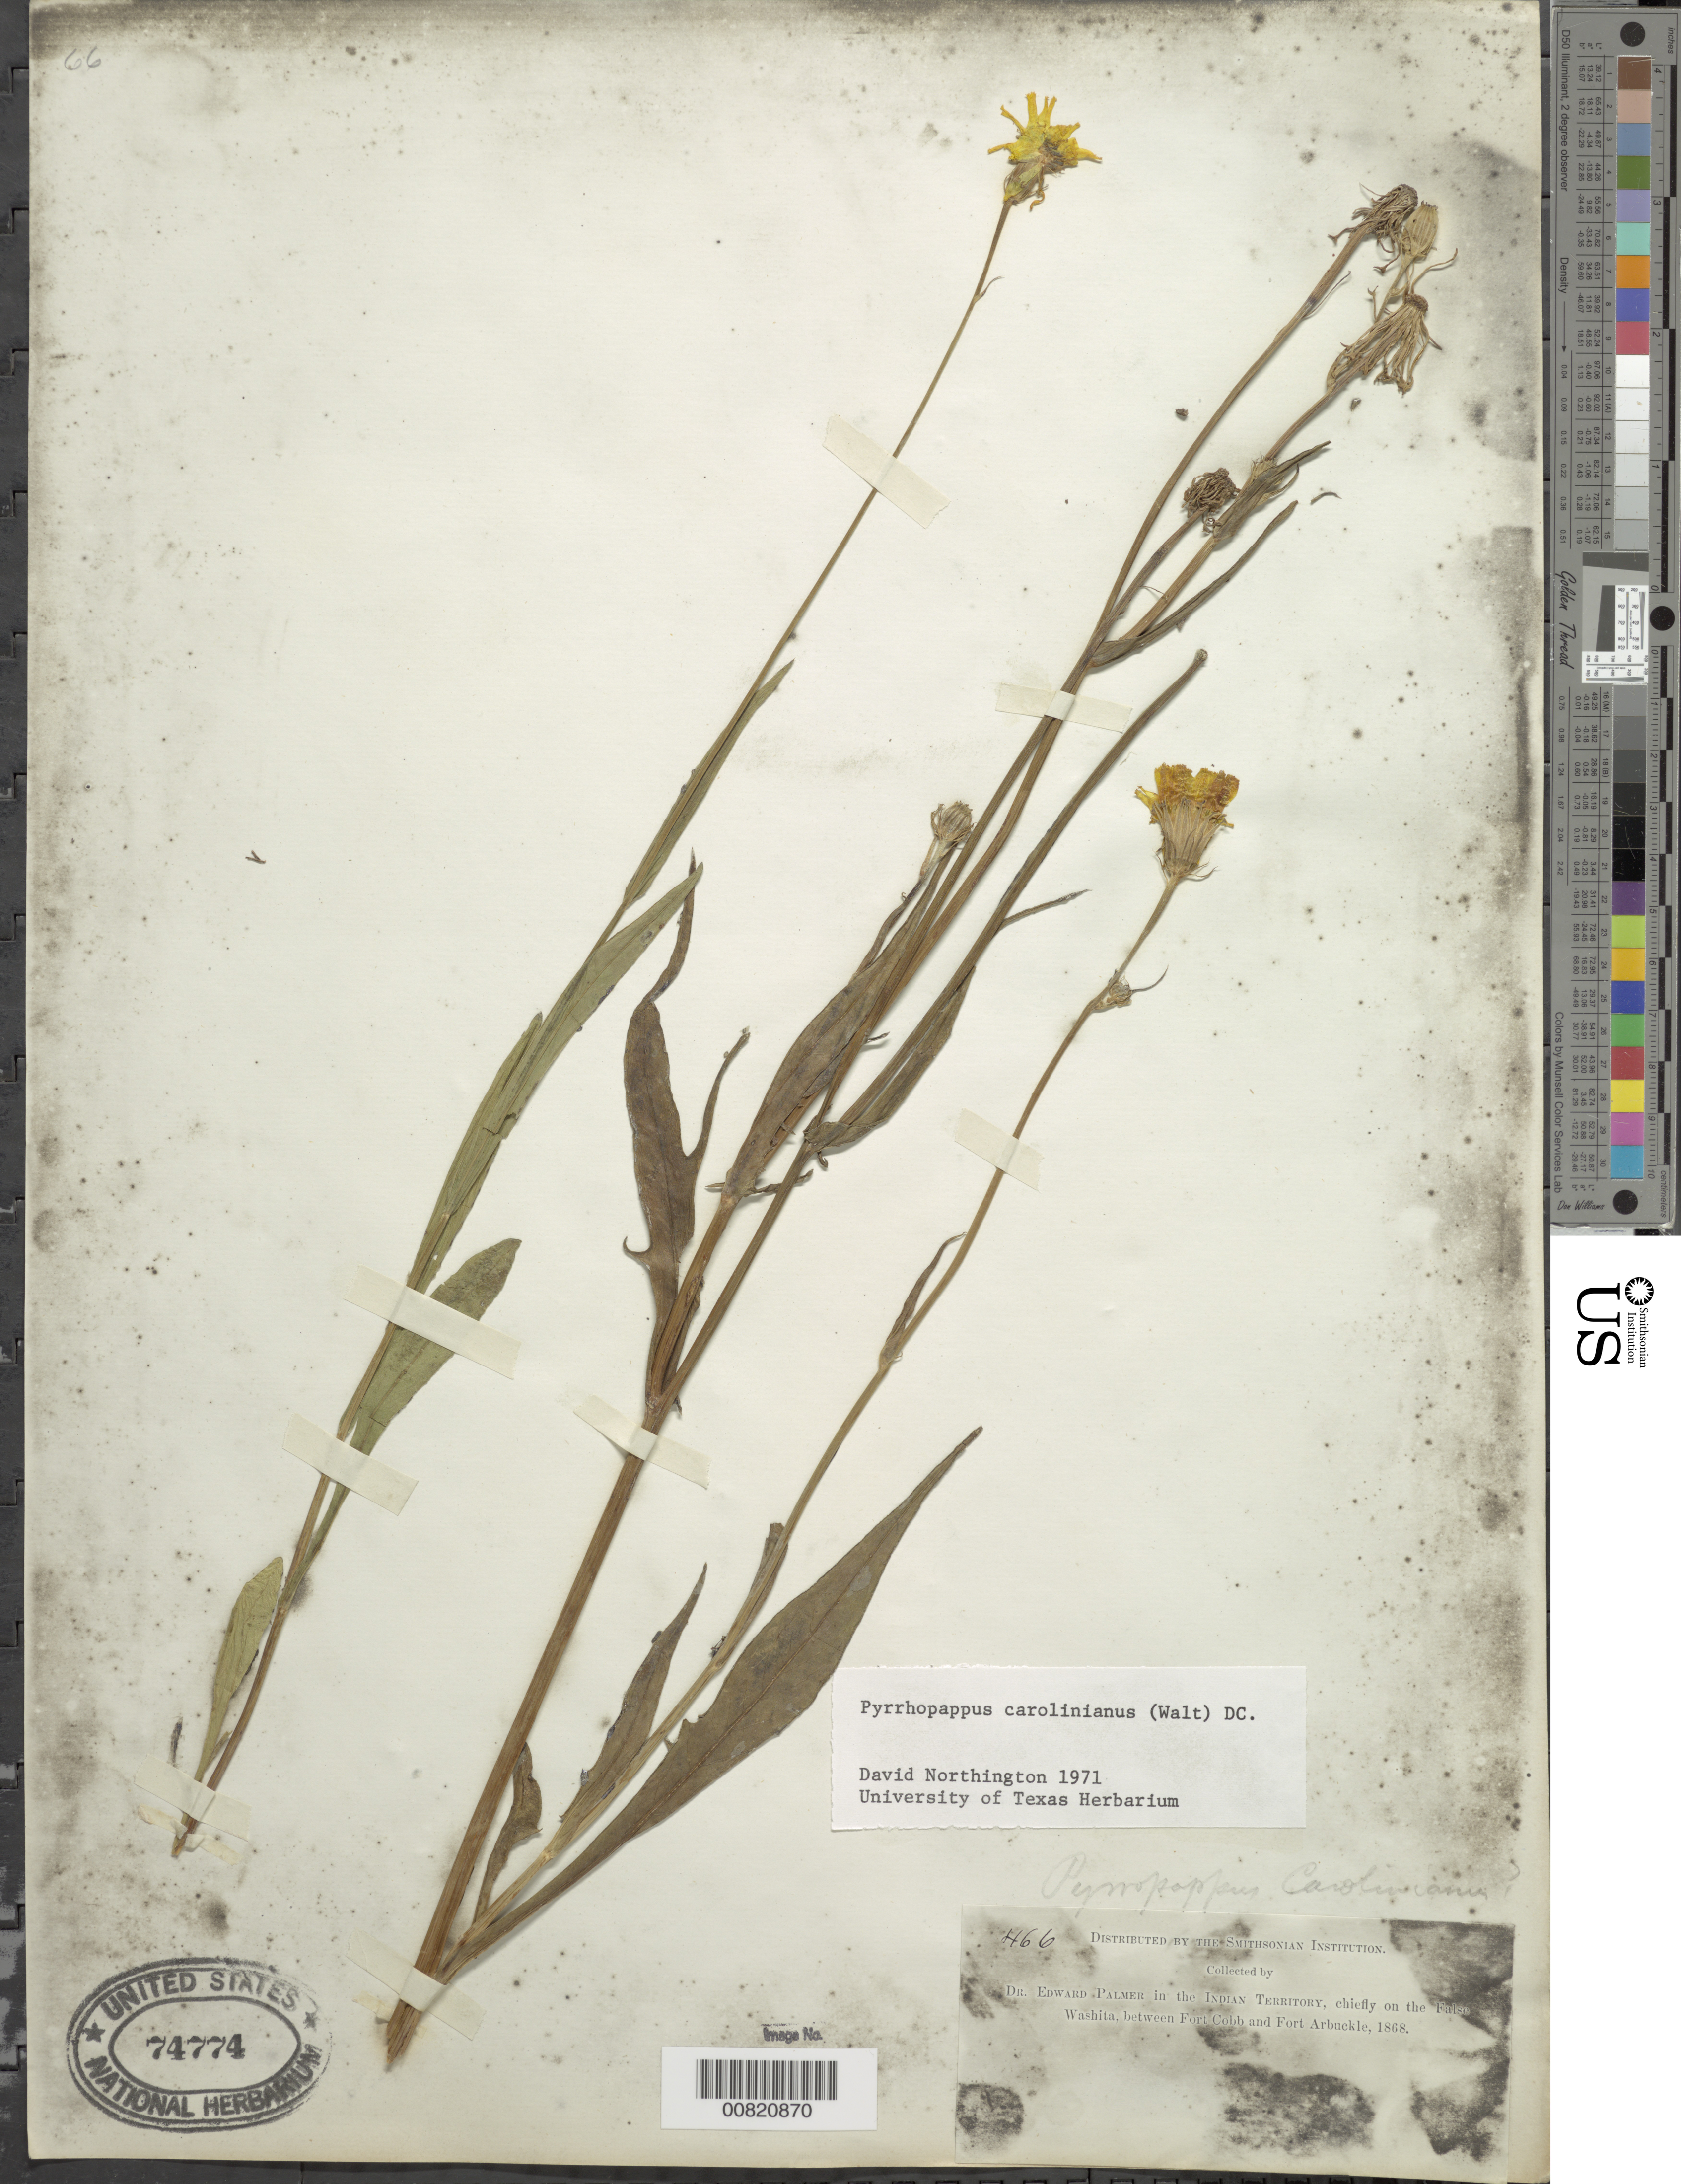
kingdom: Plantae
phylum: Tracheophyta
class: Magnoliopsida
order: Asterales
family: Asteraceae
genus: Pyrrhopappus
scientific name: Pyrrhopappus carolinianus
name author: (Walter) DC.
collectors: E. Palmer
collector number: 466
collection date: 1868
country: United States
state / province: Oklahoma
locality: In the Indian Territory, chiefly on the False Washita, between Fort Cobb and Fort Arbuckle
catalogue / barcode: US 74774